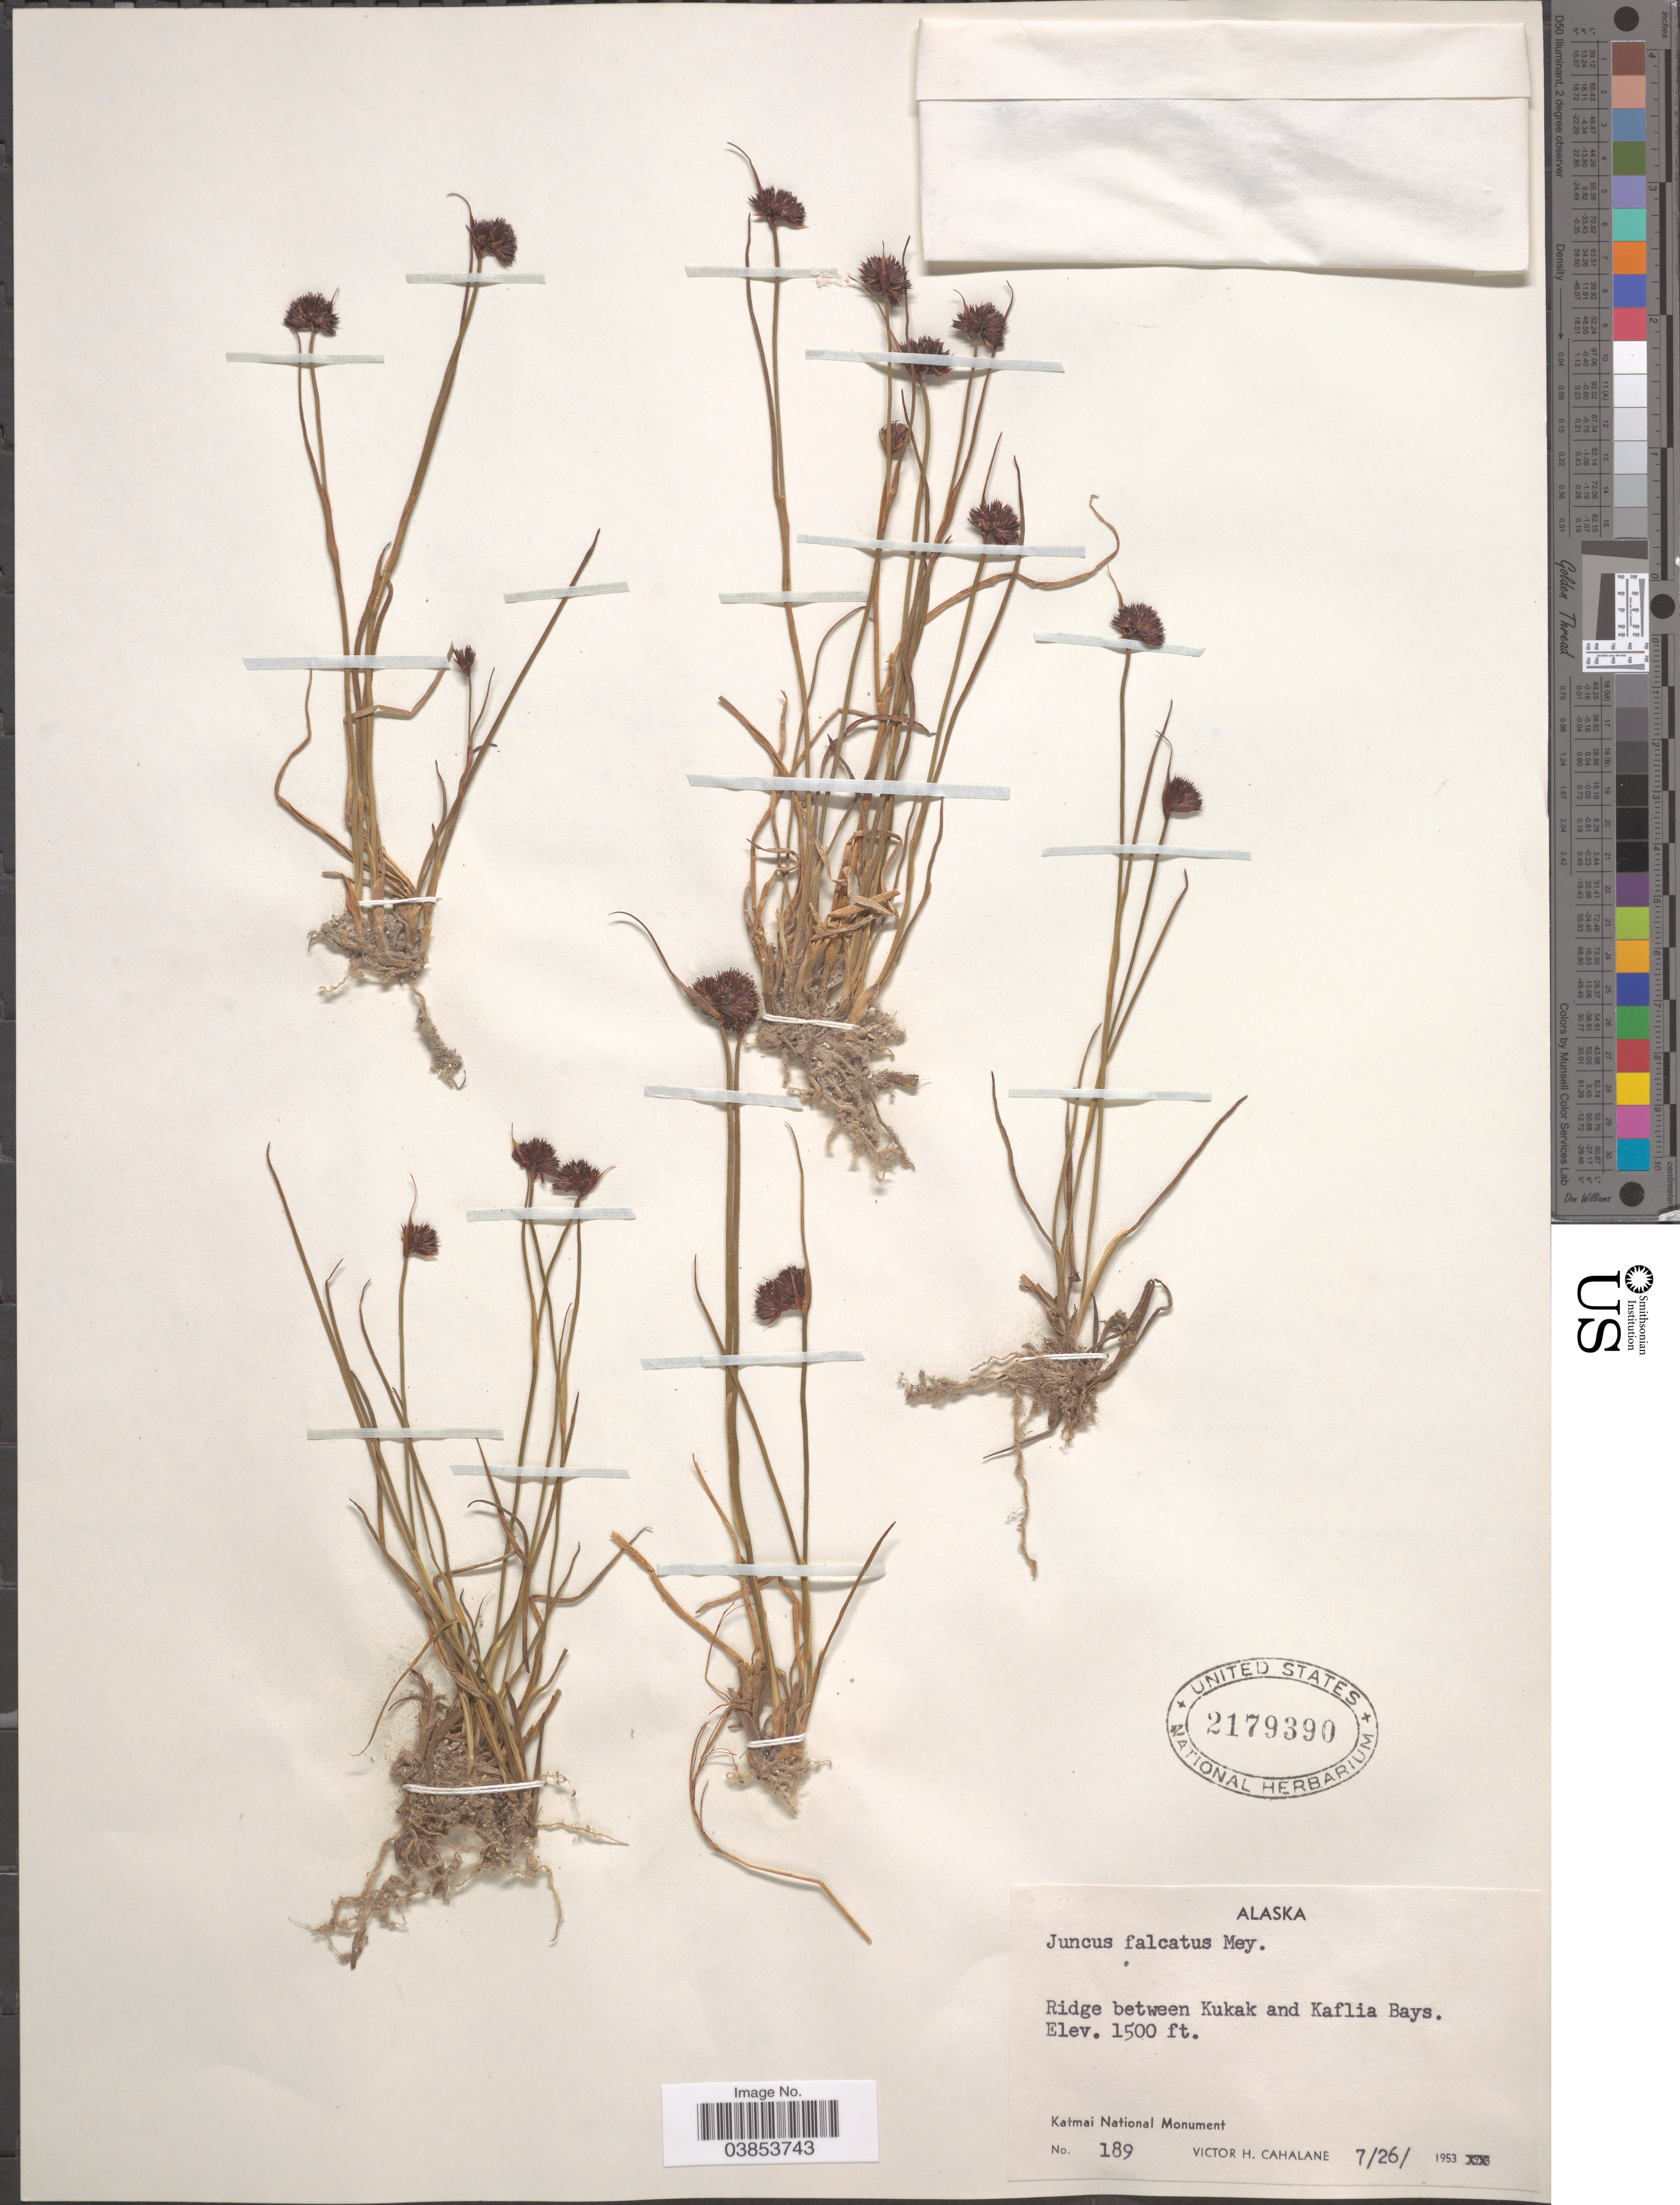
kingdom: Plantae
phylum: Tracheophyta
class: Liliopsida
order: Poales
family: Juncaceae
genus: Juncus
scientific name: Juncus falcatus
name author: E. Mey.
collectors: V. Cahalane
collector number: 189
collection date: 1953-07-26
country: United States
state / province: Alaska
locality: Ridge between Kukak and Kaflia Bays. Katmai National Monument.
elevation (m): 457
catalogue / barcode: US 2179390